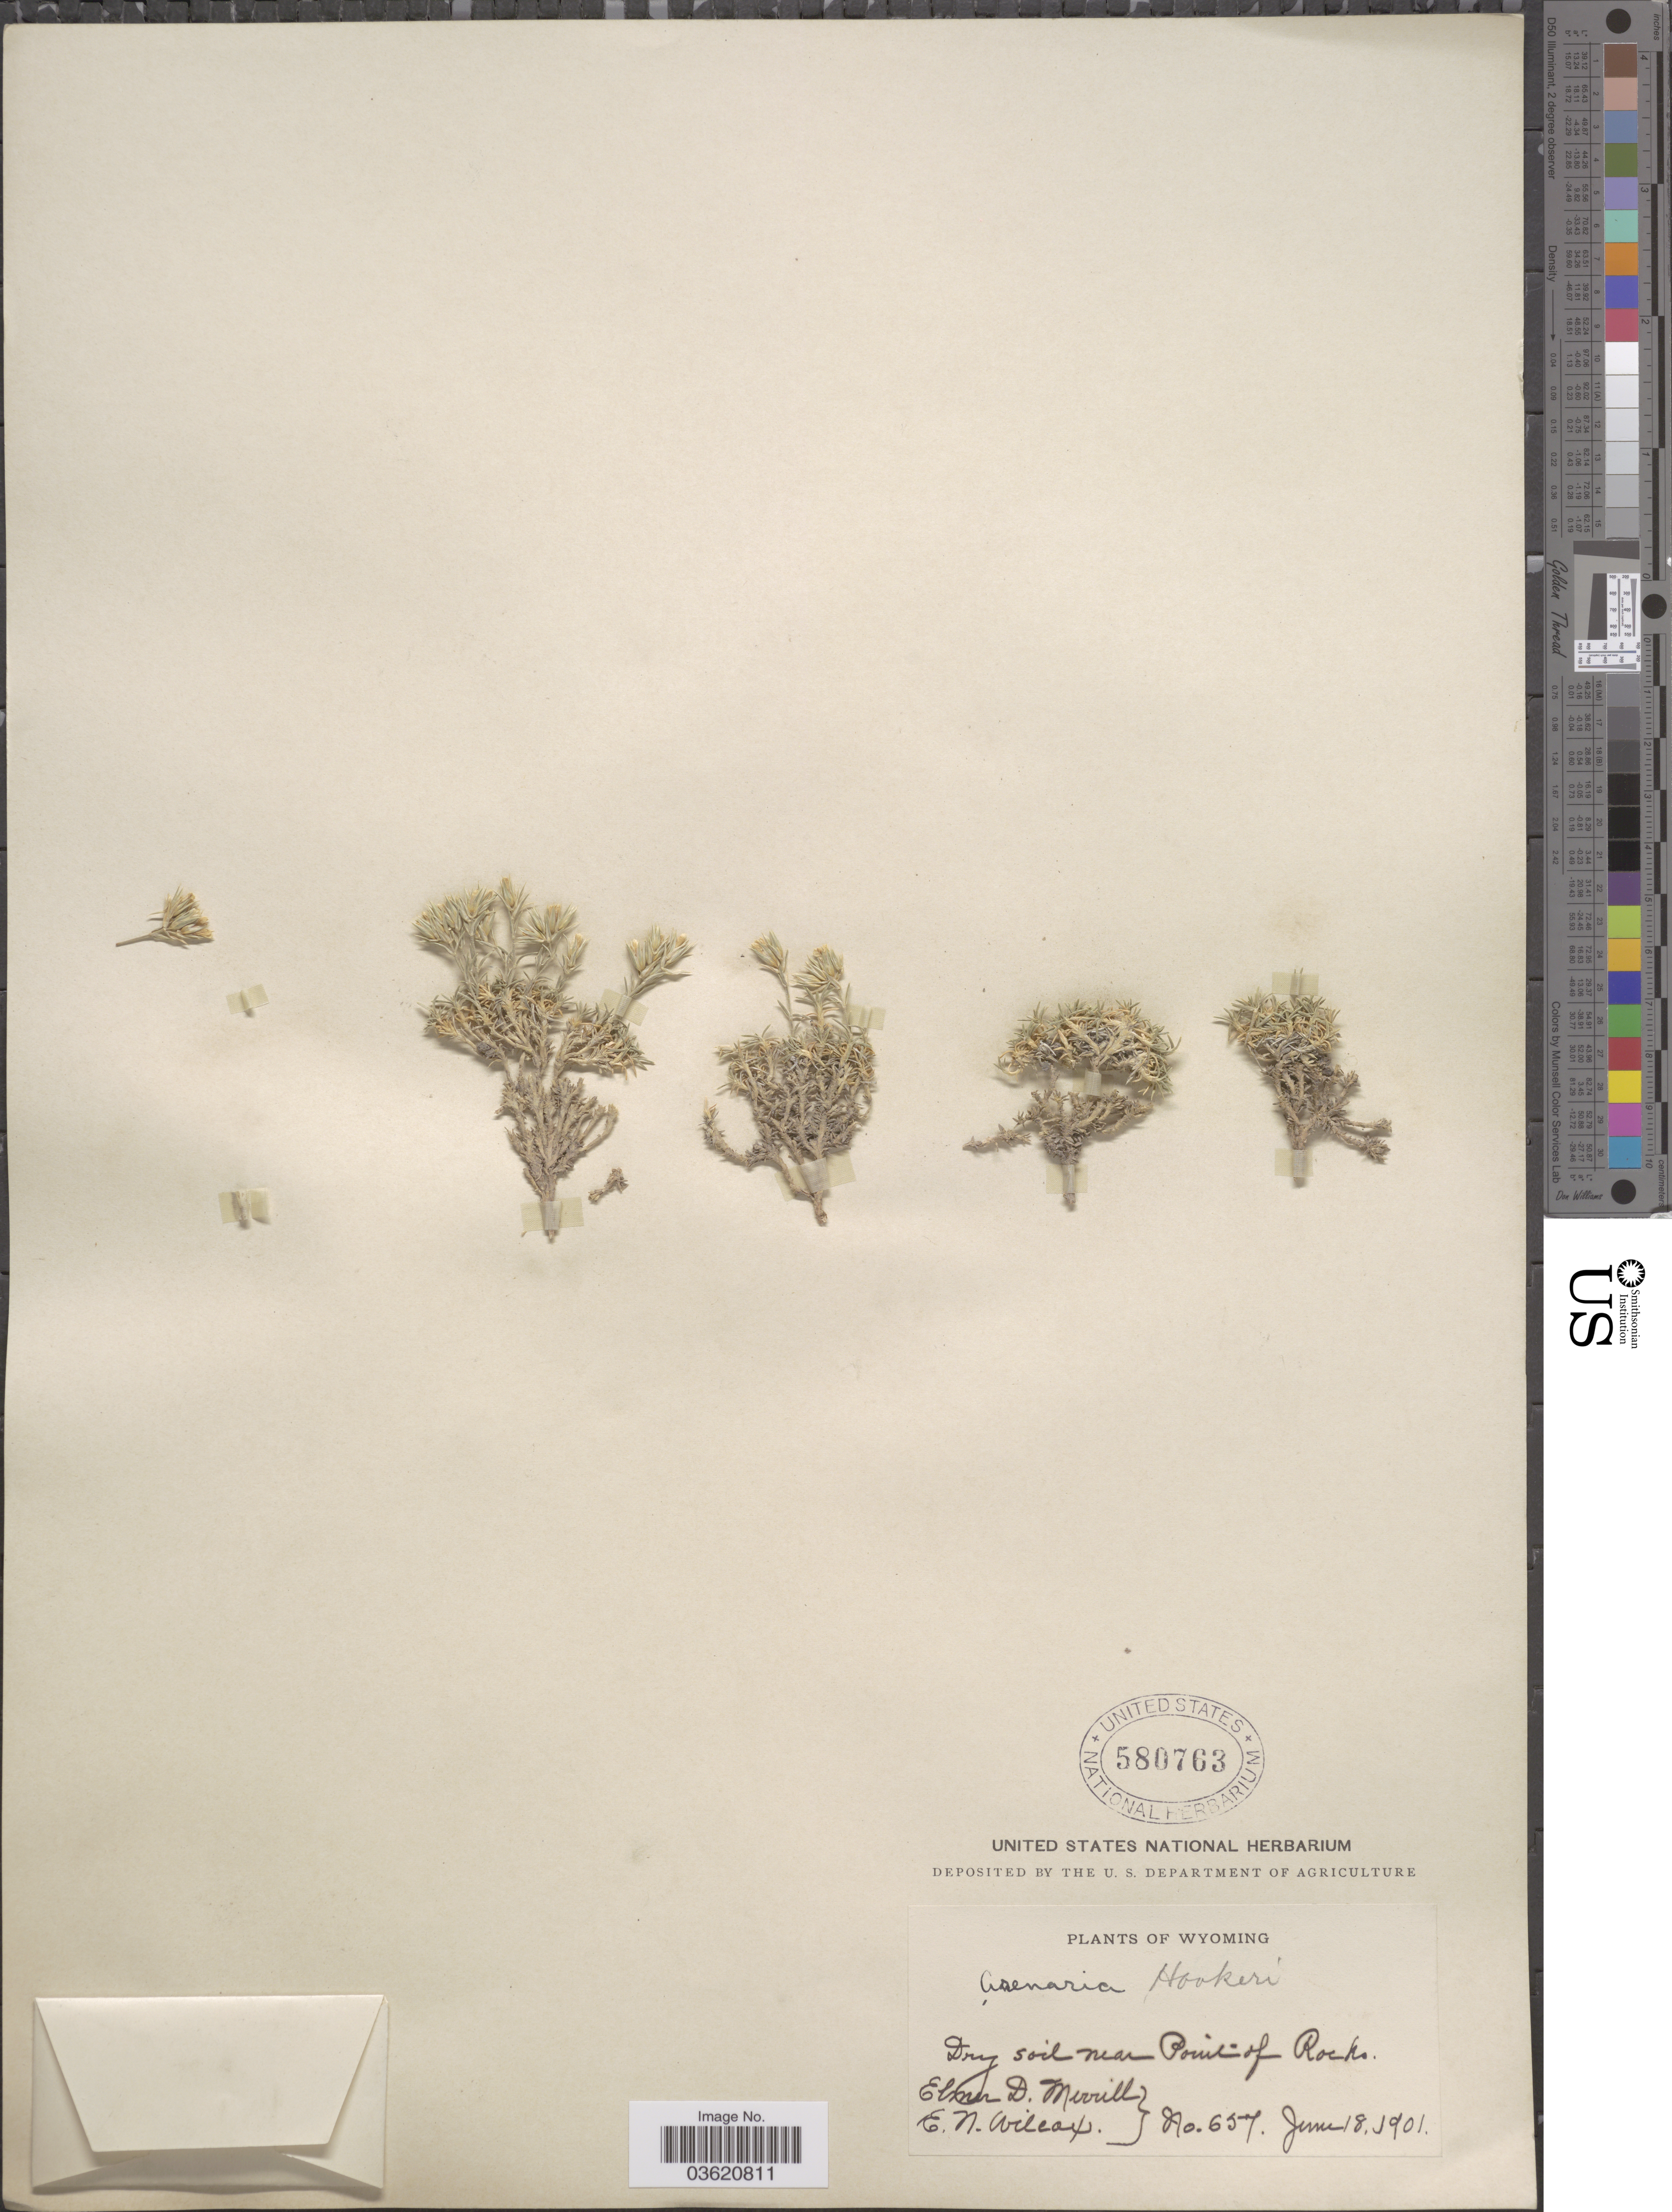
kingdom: Plantae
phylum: Tracheophyta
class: Magnoliopsida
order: Caryophyllales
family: Caryophyllaceae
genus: Eremogone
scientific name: Eremogone hookeri var. hookeri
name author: (Nutt.) W.A. Weber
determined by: Strong, Mark T., (BOT), Smithsonian Institution - National Museum of Natural History (UNITED STATES)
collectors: E. D. Merrill & E. Wilcox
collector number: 657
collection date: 1901-06-18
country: United States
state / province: Wyoming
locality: Near Point of Rocks.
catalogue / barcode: US 580763